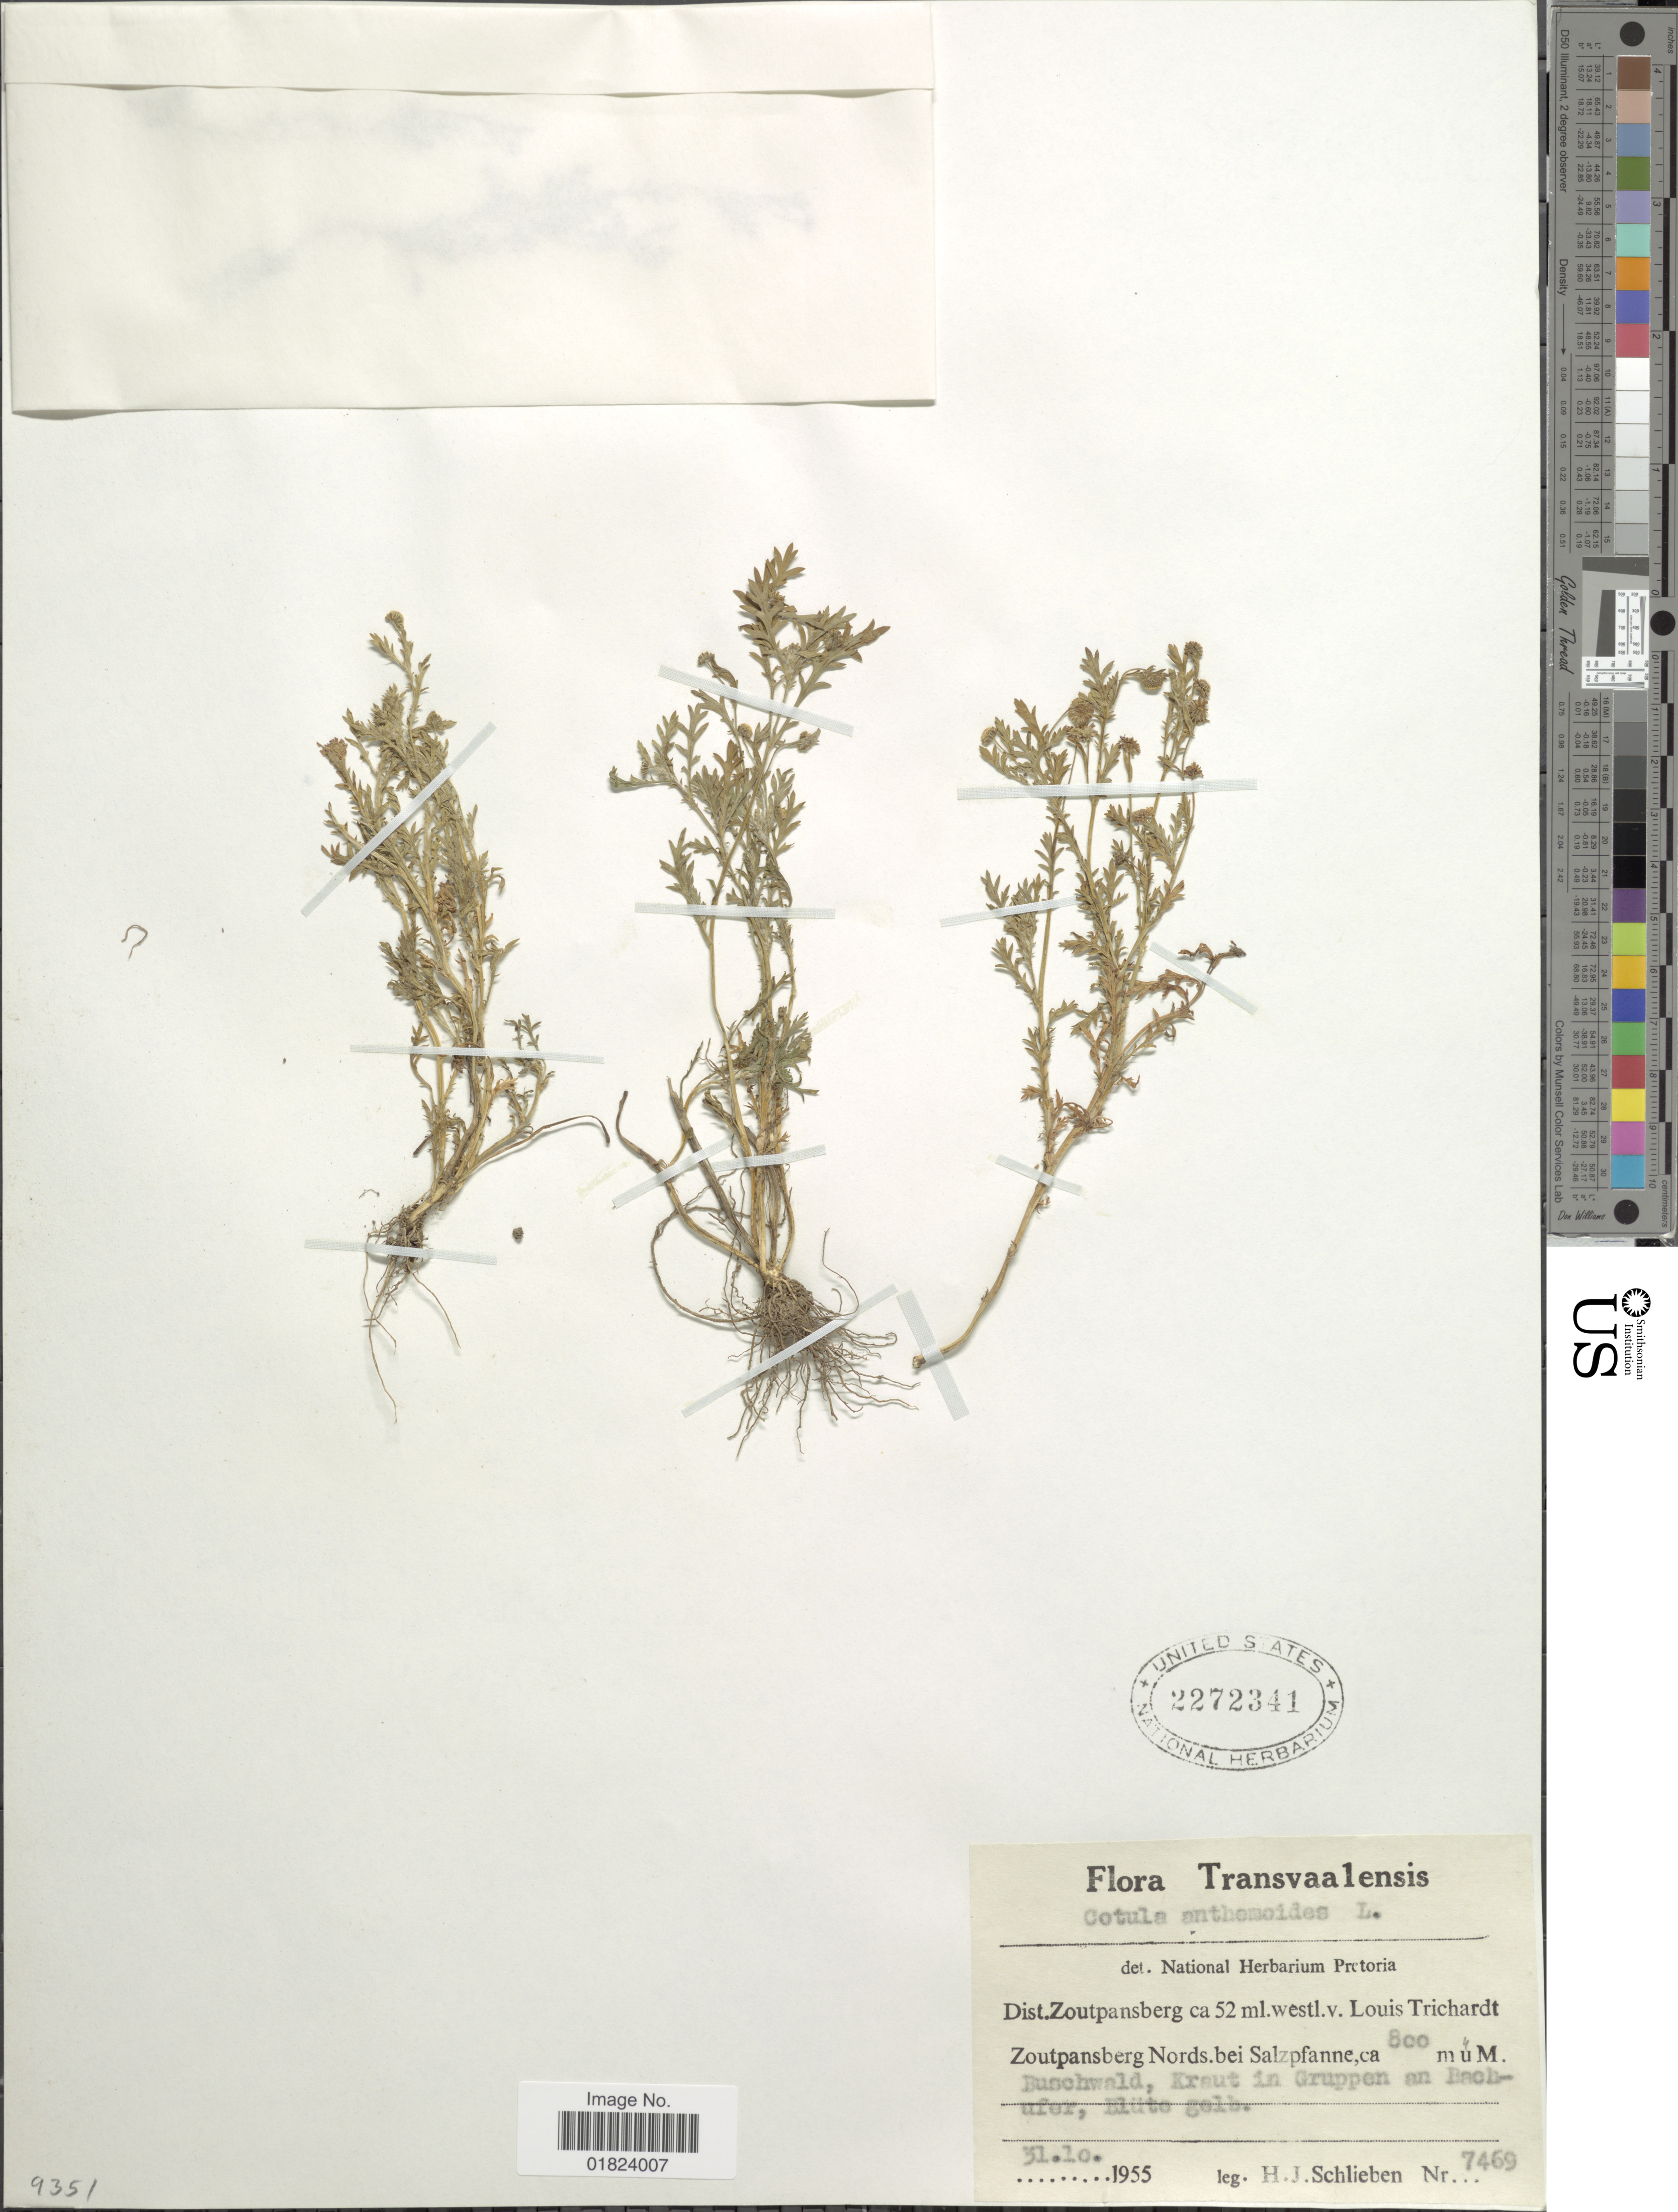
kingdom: Plantae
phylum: Tracheophyta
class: Magnoliopsida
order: Asterales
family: Asteraceae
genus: Cotula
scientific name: Cotula anthemoides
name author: L.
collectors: H. J. Schlieben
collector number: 7469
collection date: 1955-10-31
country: South Africa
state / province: Limpopo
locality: Transvaalensis, Dist. Zoutpansberg ca 52 ml. westl.v. Louis Trichardt, Zoutpansberg Nords. bei Salzpfanne, Buschwald, Kraut in Gruppen an Bachufer, Blüte gelb.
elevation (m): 800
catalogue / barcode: US 2272341